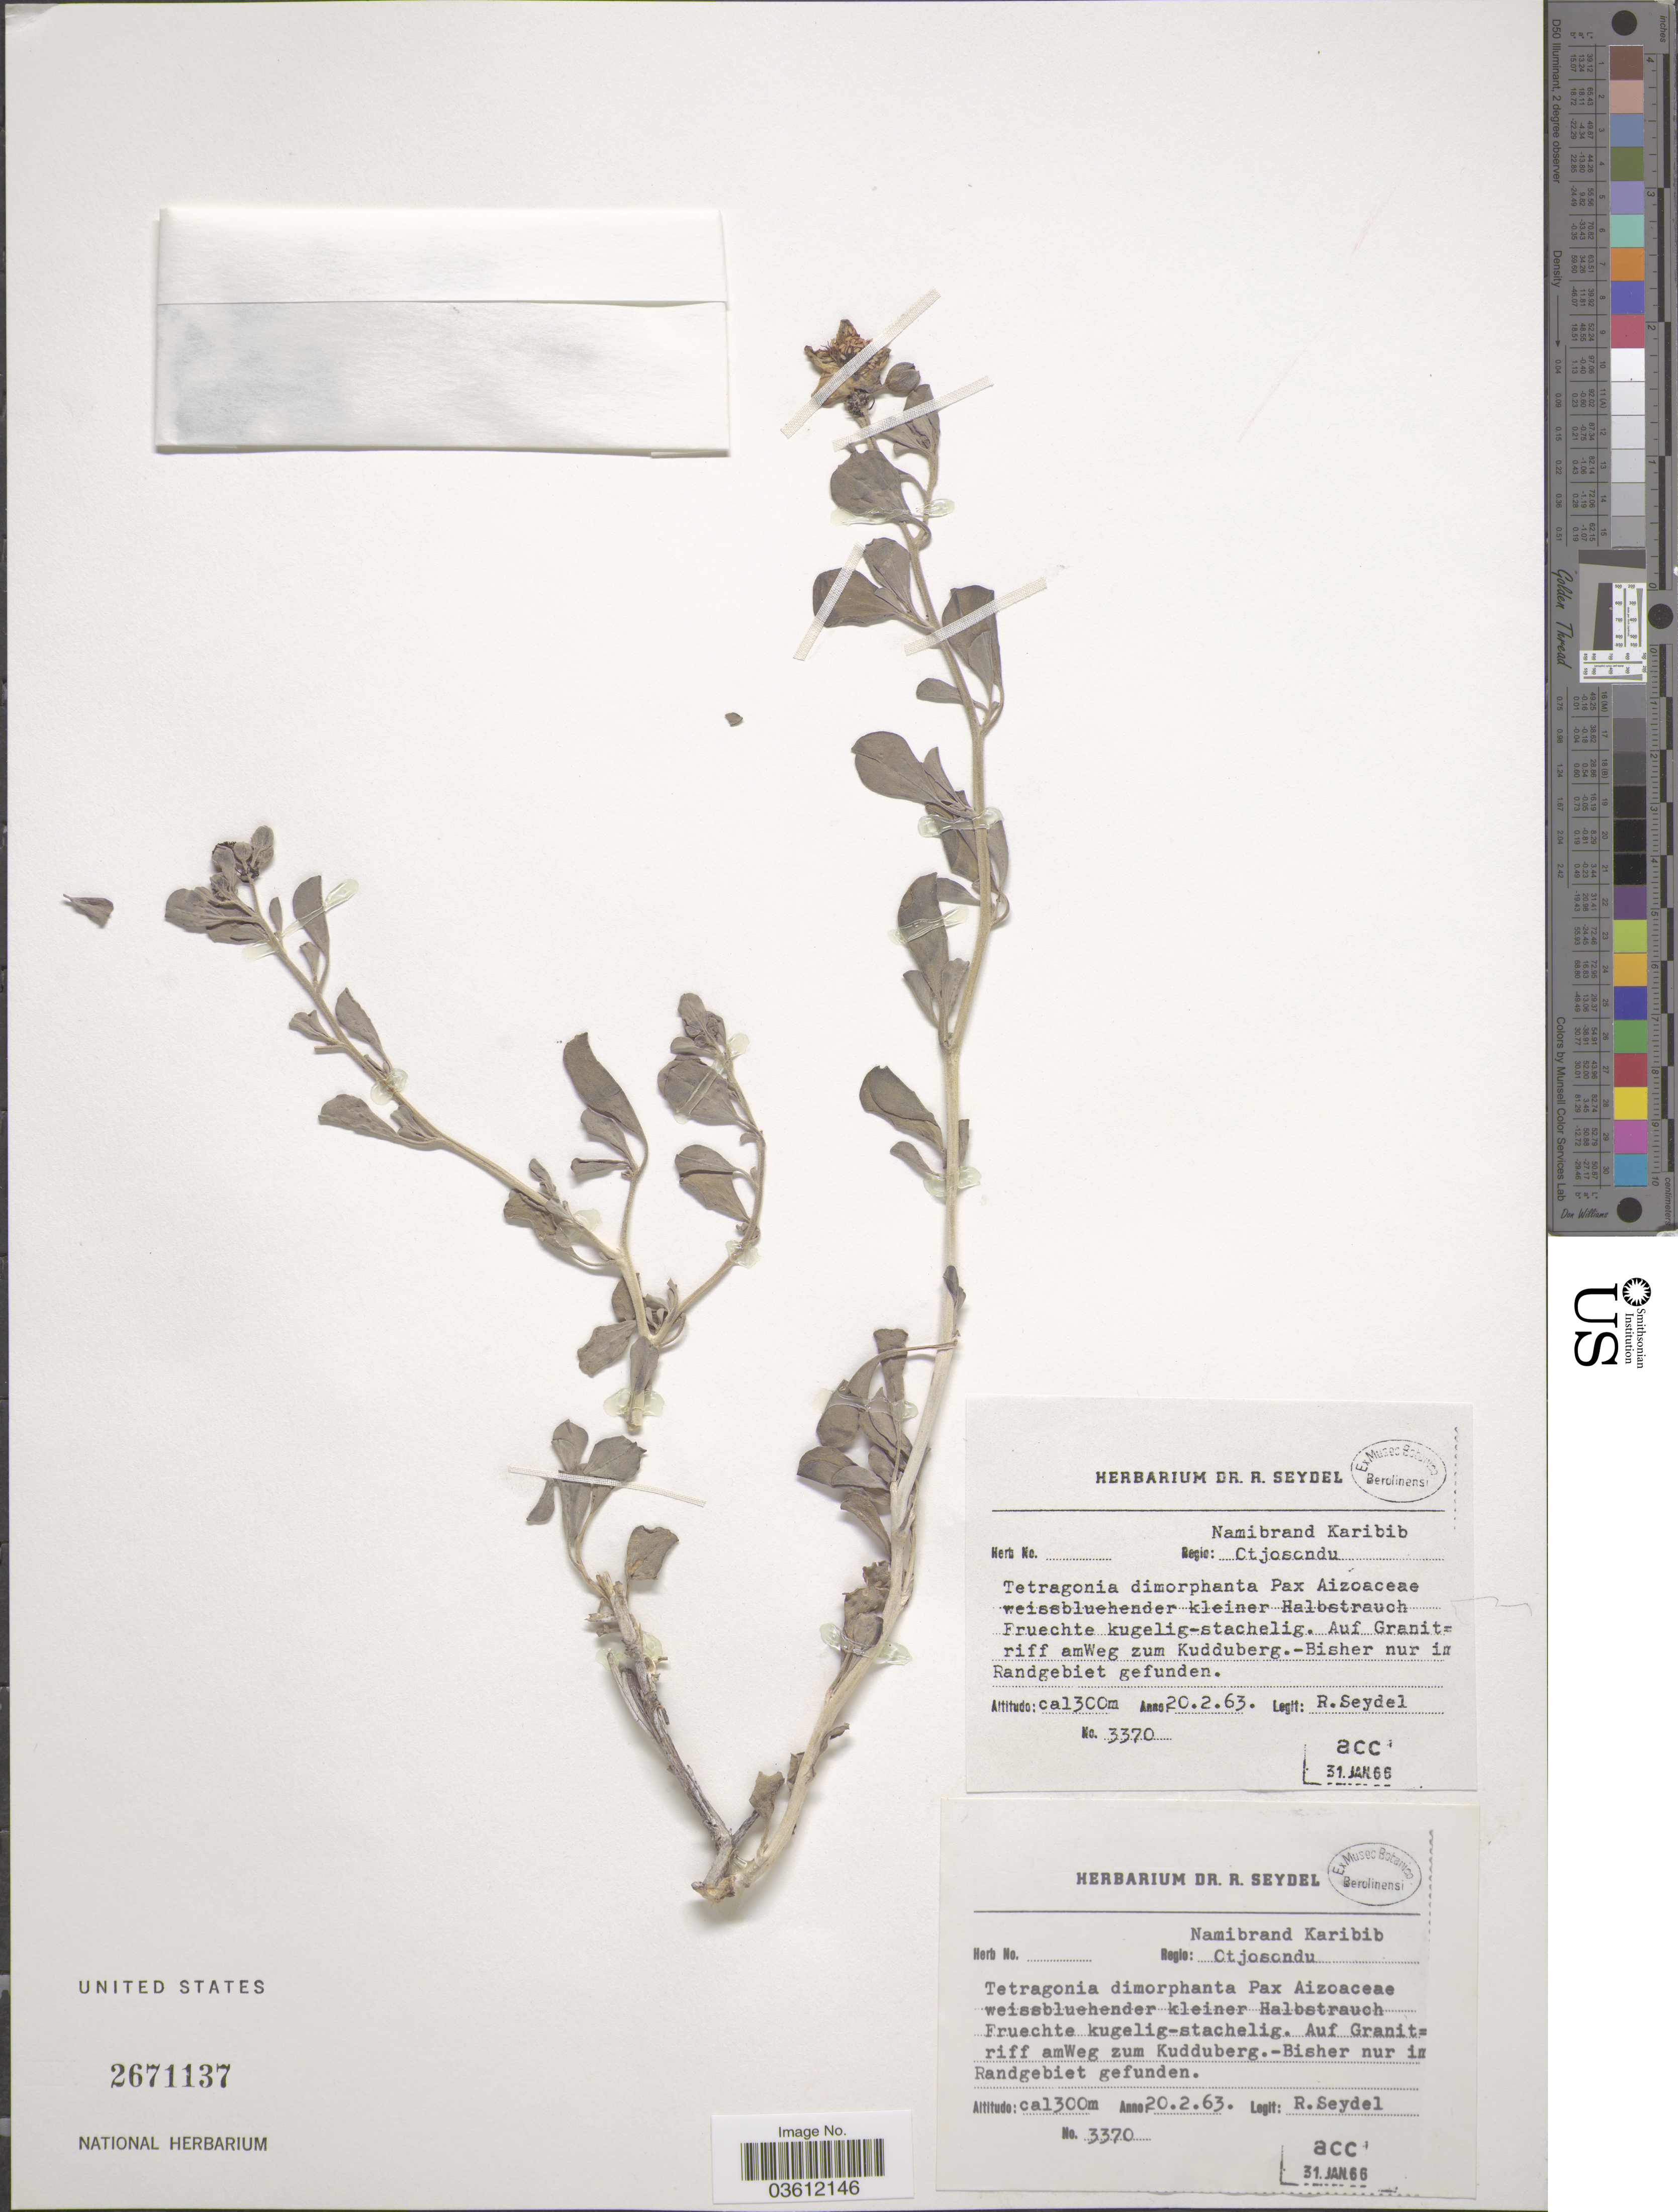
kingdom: Plantae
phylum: Tracheophyta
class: Magnoliopsida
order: Caryophyllales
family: Aizoaceae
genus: Tetragonia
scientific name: Tetragonia dimorphantha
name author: Pax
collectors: R. Seydel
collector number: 3370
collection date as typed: Transcribed d/m/y: 20/2/63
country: Namibia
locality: Regio: Namibrand Karibib. Otjosondu.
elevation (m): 1300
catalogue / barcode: US 2671137